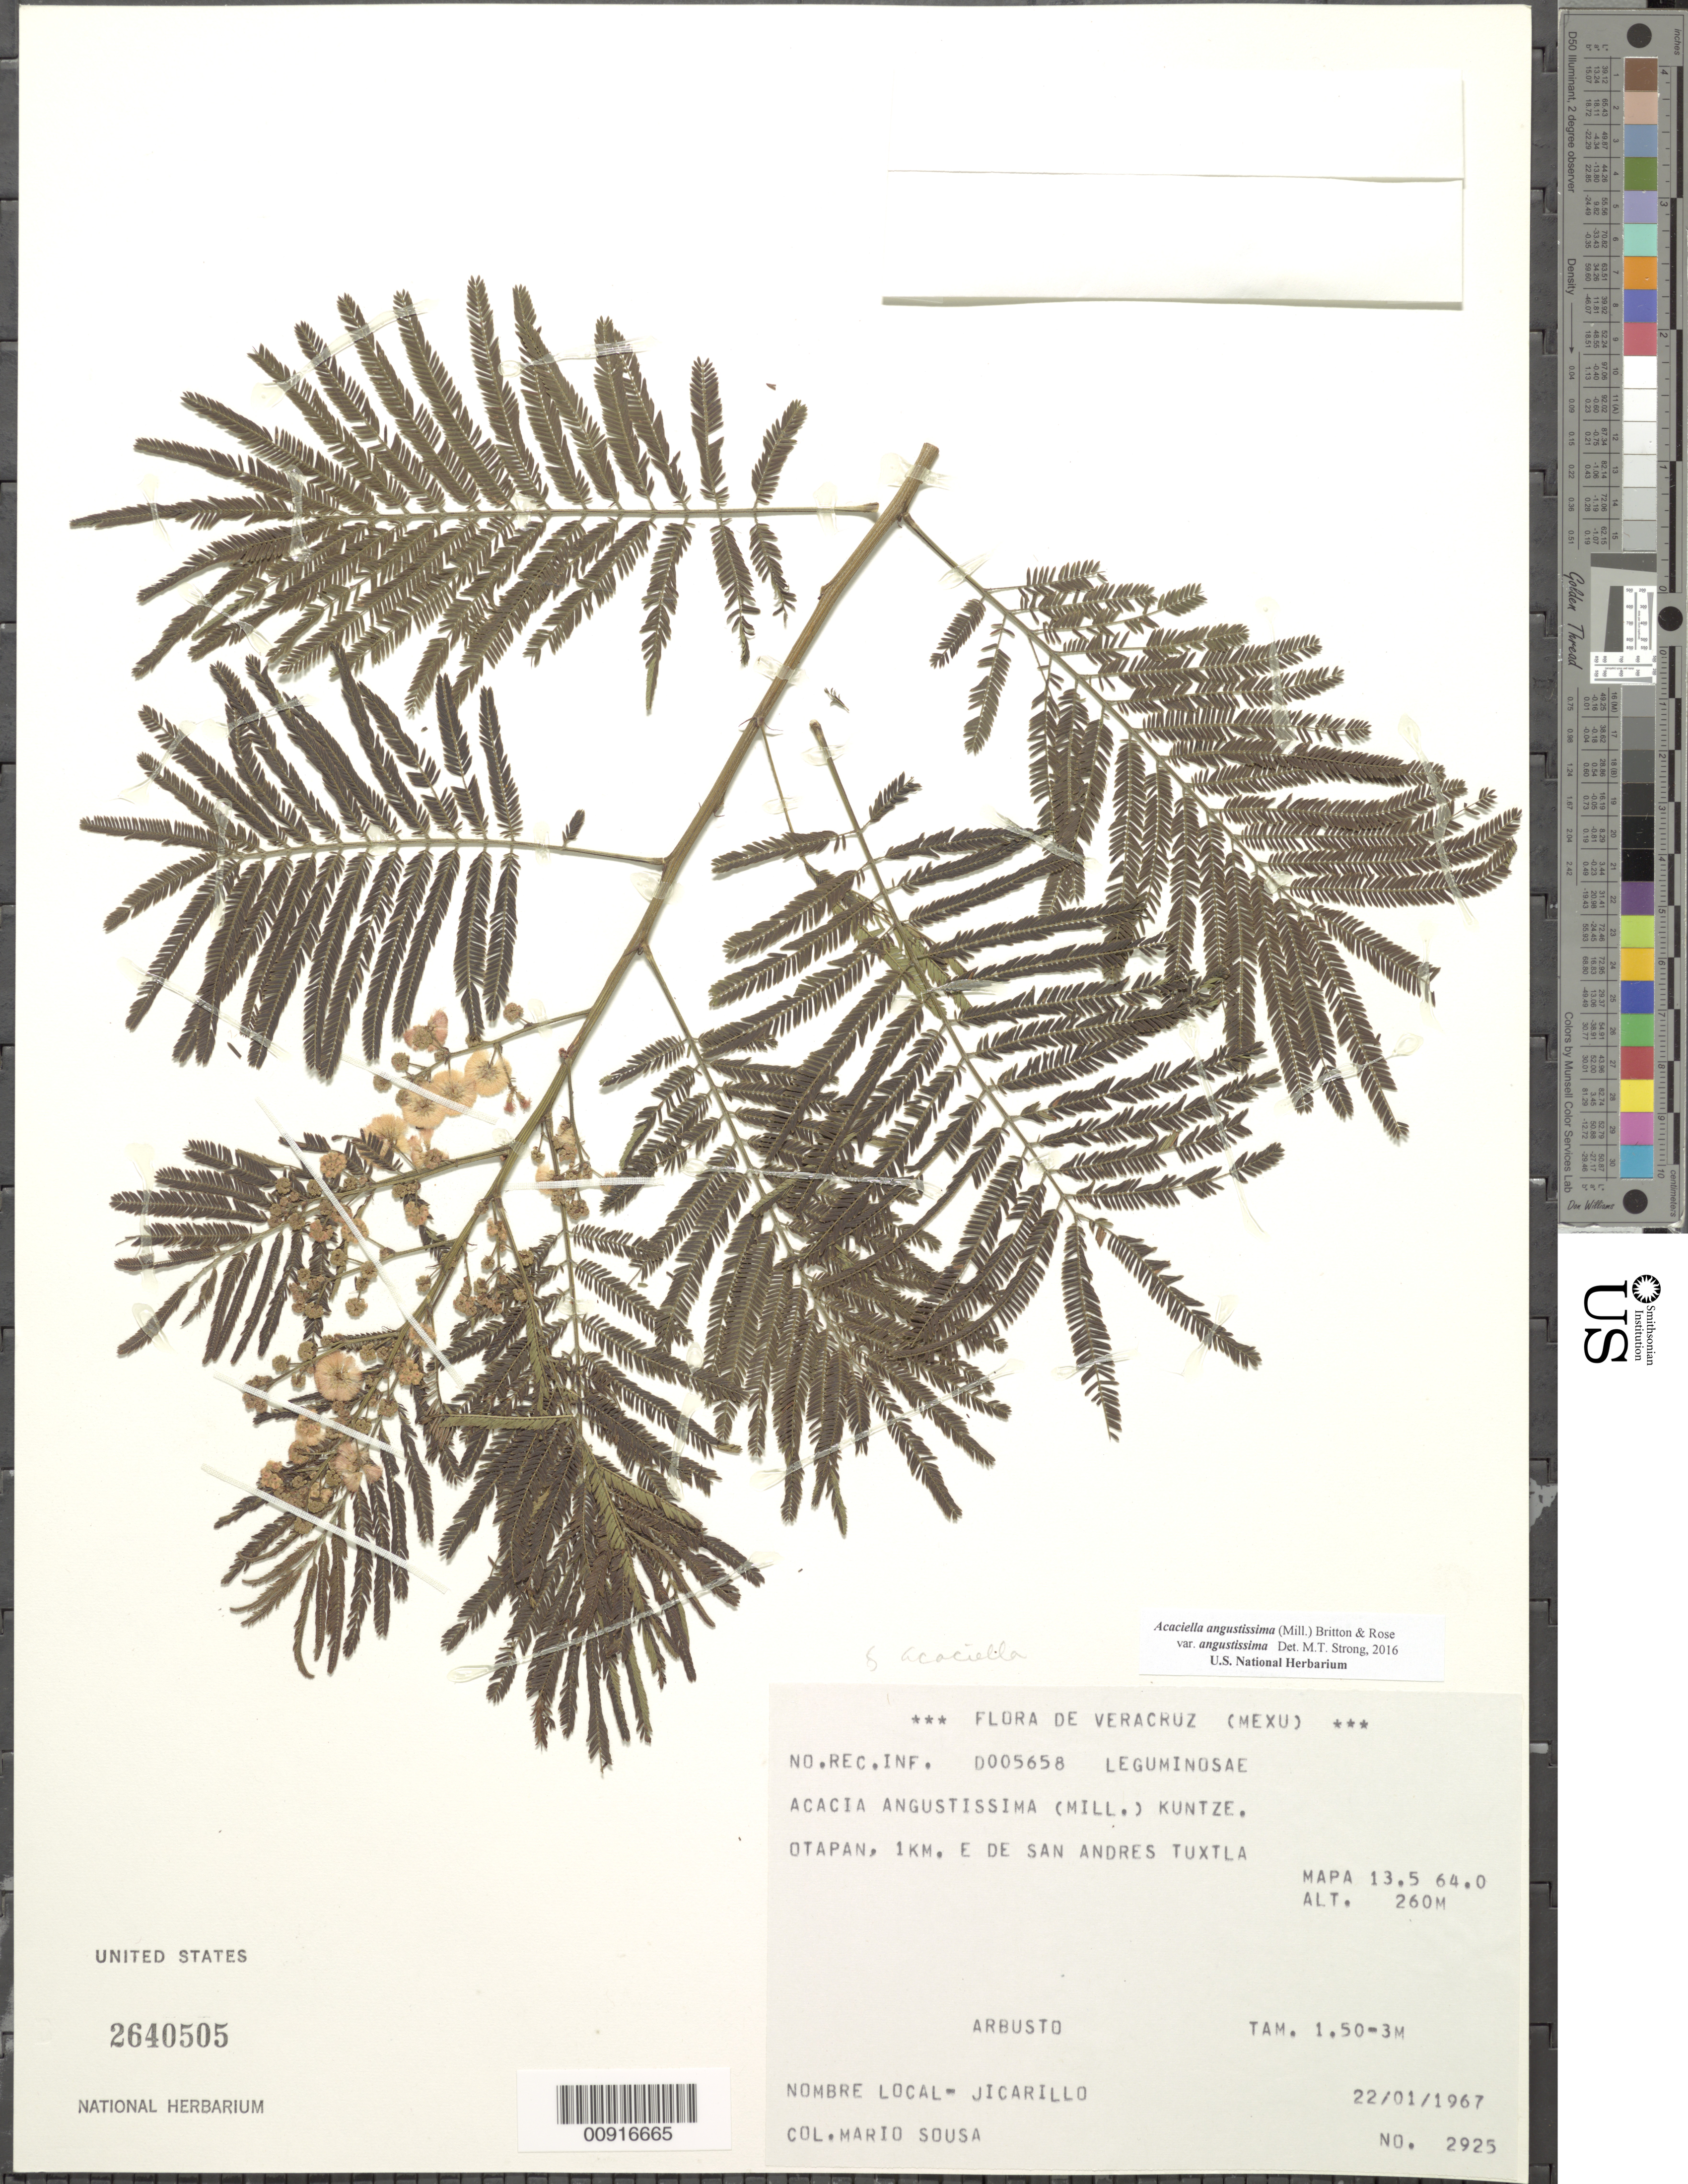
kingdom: Plantae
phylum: Tracheophyta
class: Magnoliopsida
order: Fabales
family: Fabaceae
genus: Acaciella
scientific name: Acaciella angustissima var. angustissima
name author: (Mill.) Britton & Rose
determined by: Strong, M. T., (US), Smithsonian Institution - National Museum of Natural History (UNITED STATES)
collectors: M. Sousa S.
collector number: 2925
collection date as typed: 22 Jan 1967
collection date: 1967-01-22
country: Mexico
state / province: Veracruz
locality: Otapan, 1 km. E de San Andrés Tuxtla. Mapa 13.5 64.0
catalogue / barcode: US 2640505